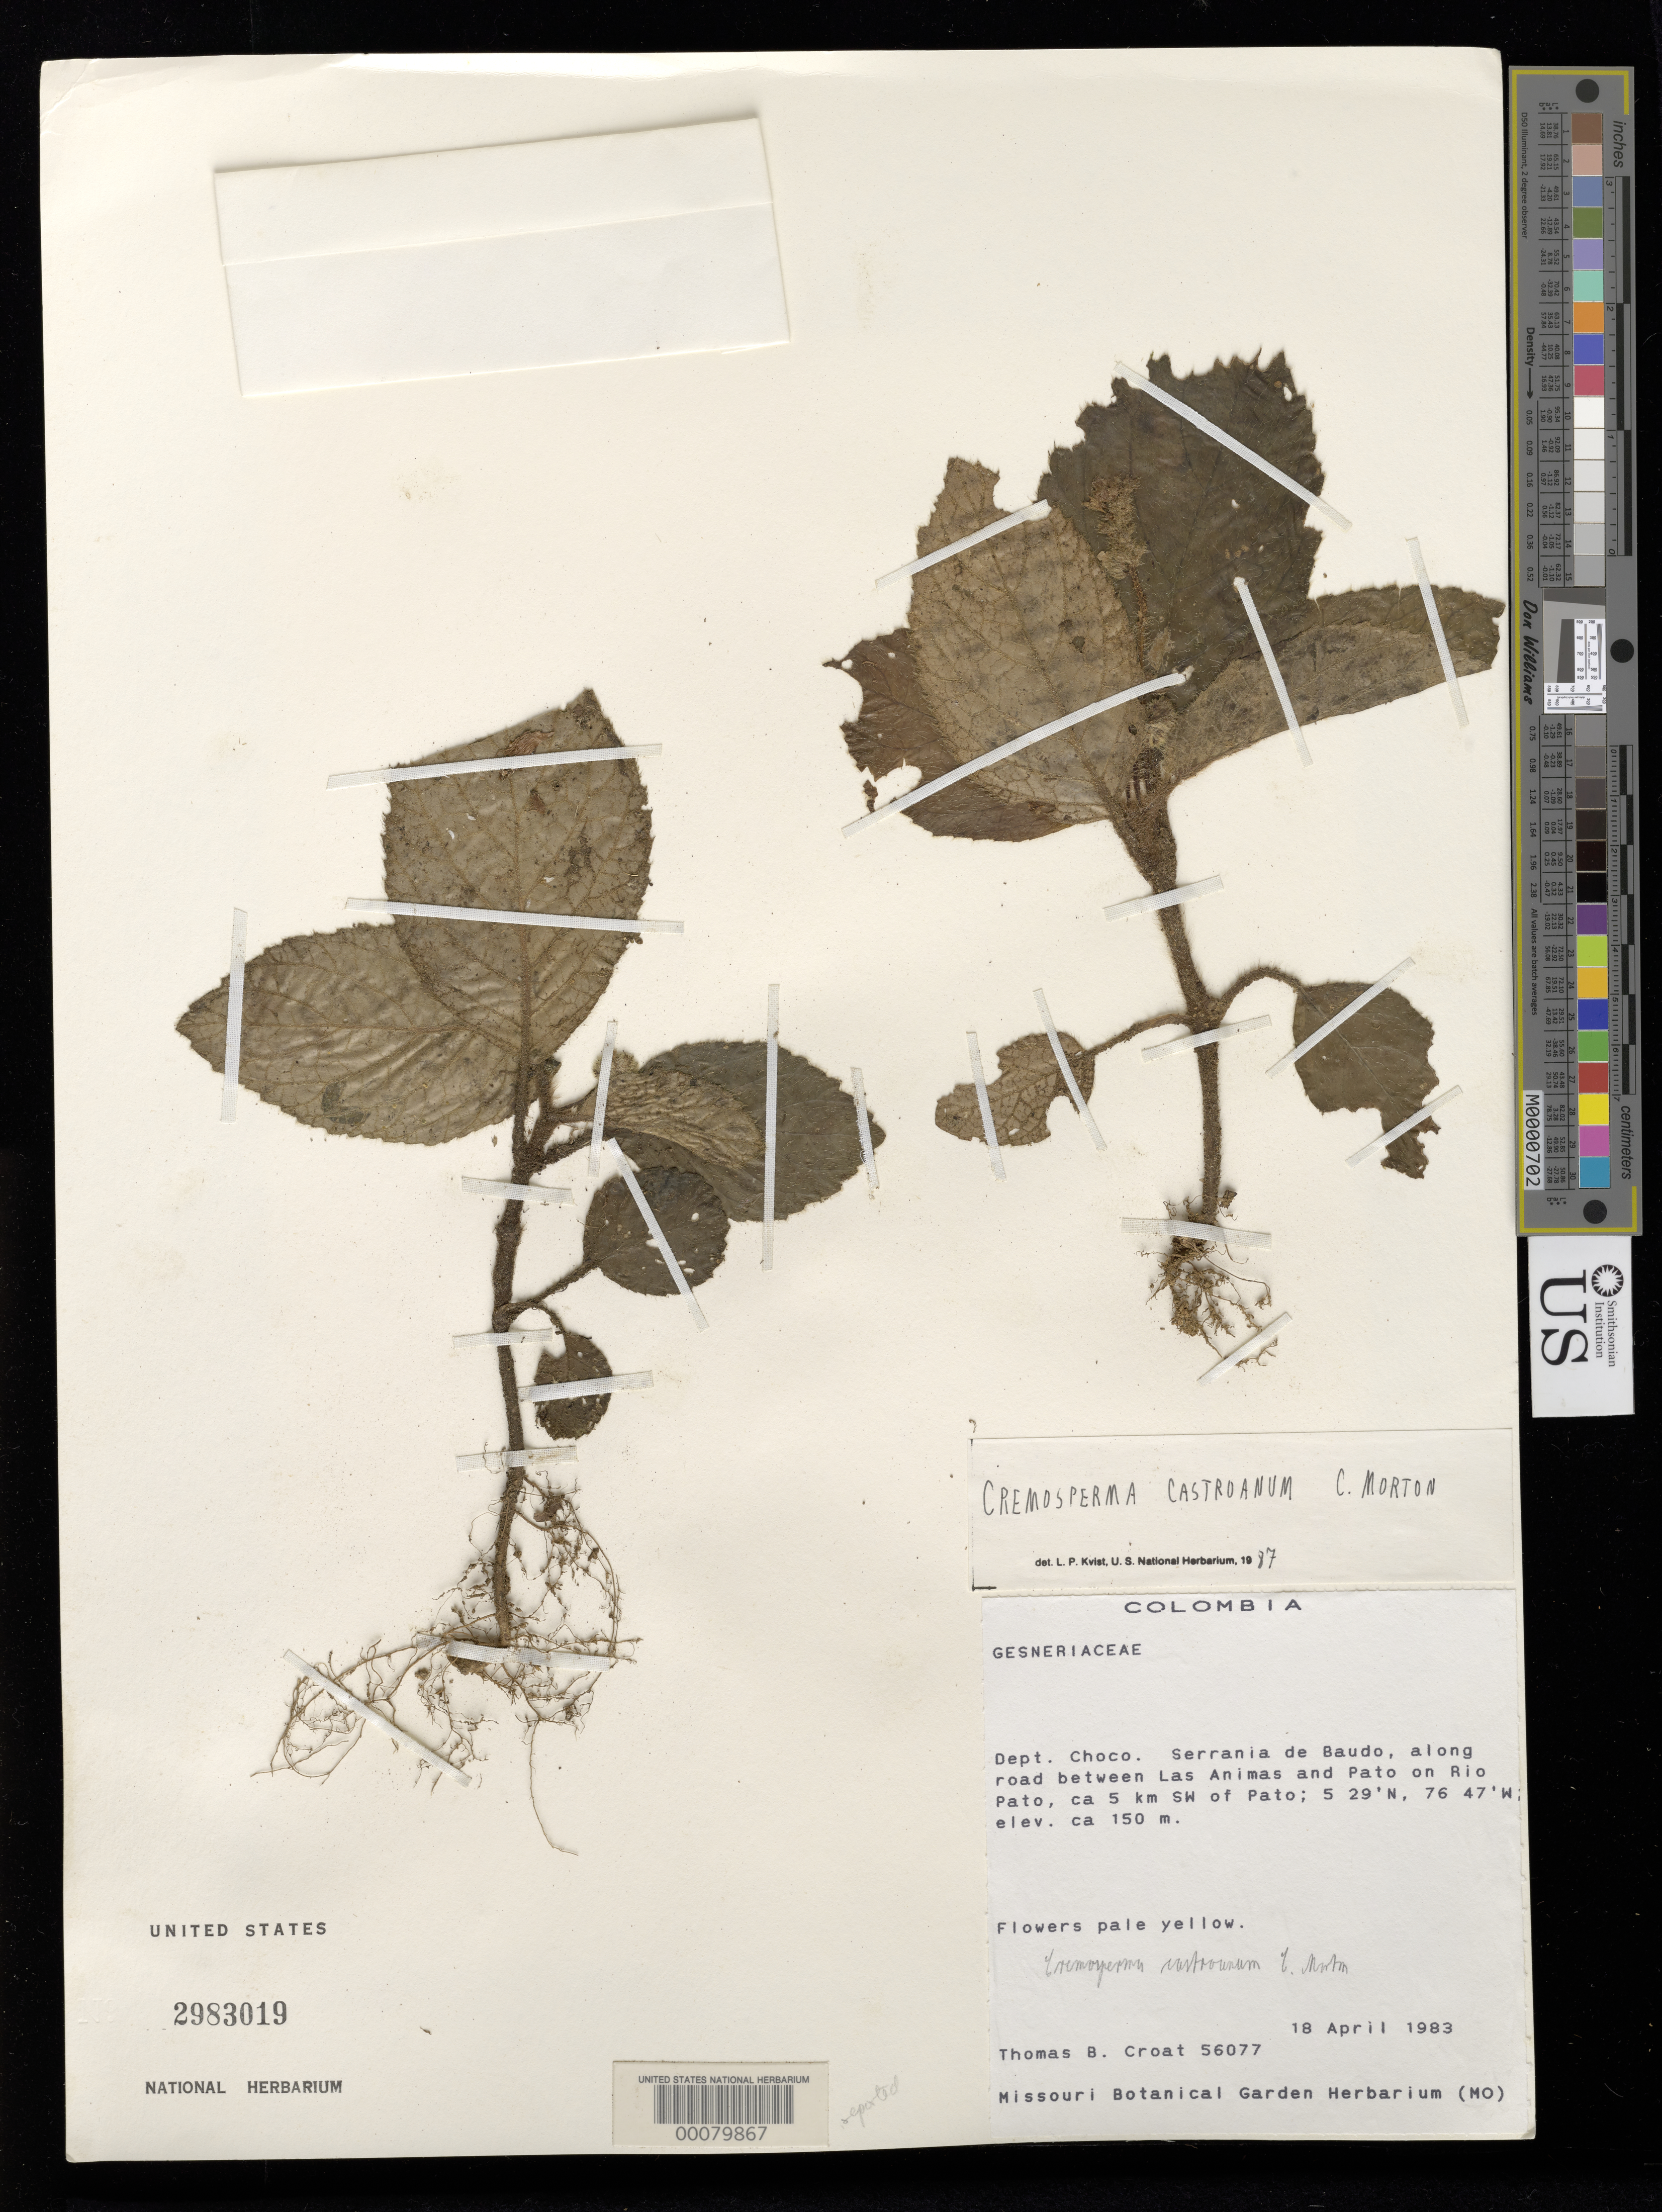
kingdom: Plantae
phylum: Tracheophyta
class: Magnoliopsida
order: Lamiales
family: Gesneriaceae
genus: Cremosperma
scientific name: Cremosperma castroanum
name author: C.V. Morton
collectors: T. B. Croat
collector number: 56077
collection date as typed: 18 Apr 1983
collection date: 1983-04-18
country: Colombia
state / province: Chocó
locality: Serrania de Baudo, along road between Las Animas and Pato on Rio Pato, about 5 km SW of Pato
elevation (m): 150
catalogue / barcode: US 2983019